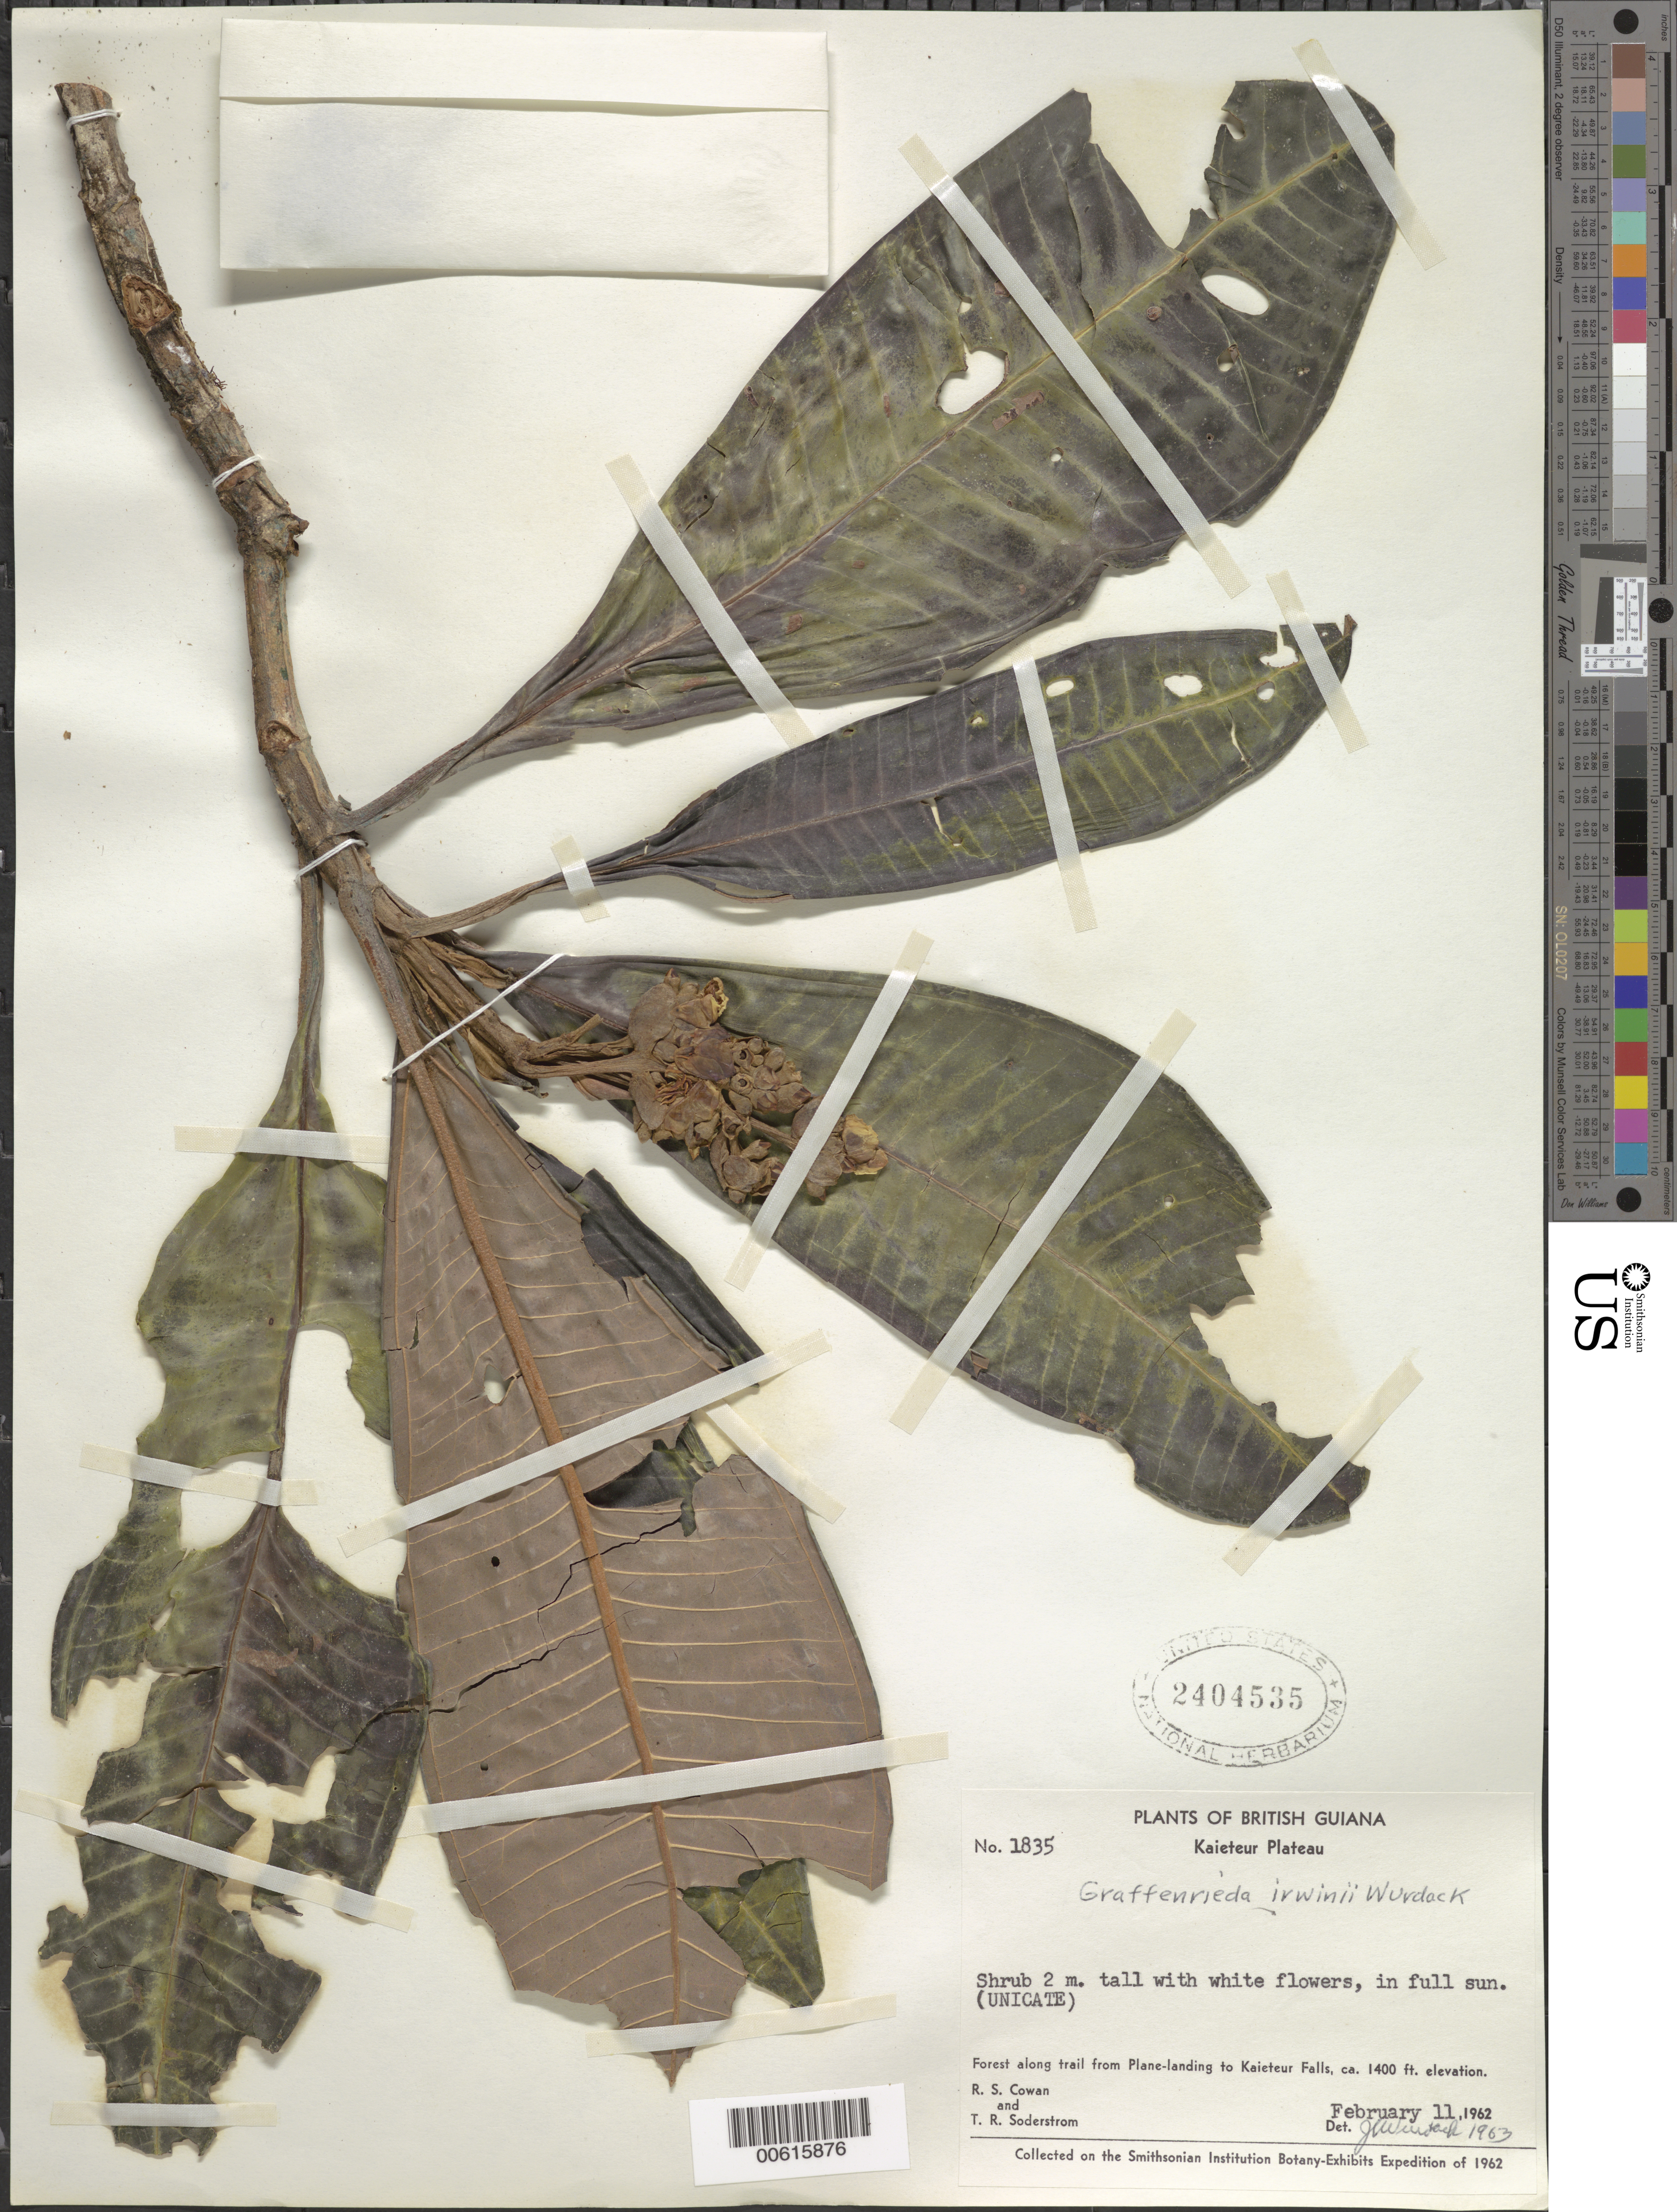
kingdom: Plantae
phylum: Tracheophyta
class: Magnoliopsida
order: Myrtales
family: Melastomataceae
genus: Graffenrieda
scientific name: Graffenrieda irwinii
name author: Wurdack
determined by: Wurdack, John J., (US), US (UNITED STATES)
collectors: R. S. Cowan & T. R. Soderstrom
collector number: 1835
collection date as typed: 11-Feb-62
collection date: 1962-02-11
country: Guyana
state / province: Potaro-Siparuni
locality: Kaieteur Plateau, along trail from plane landing to Kaieteur Falls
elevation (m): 427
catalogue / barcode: US 2404535